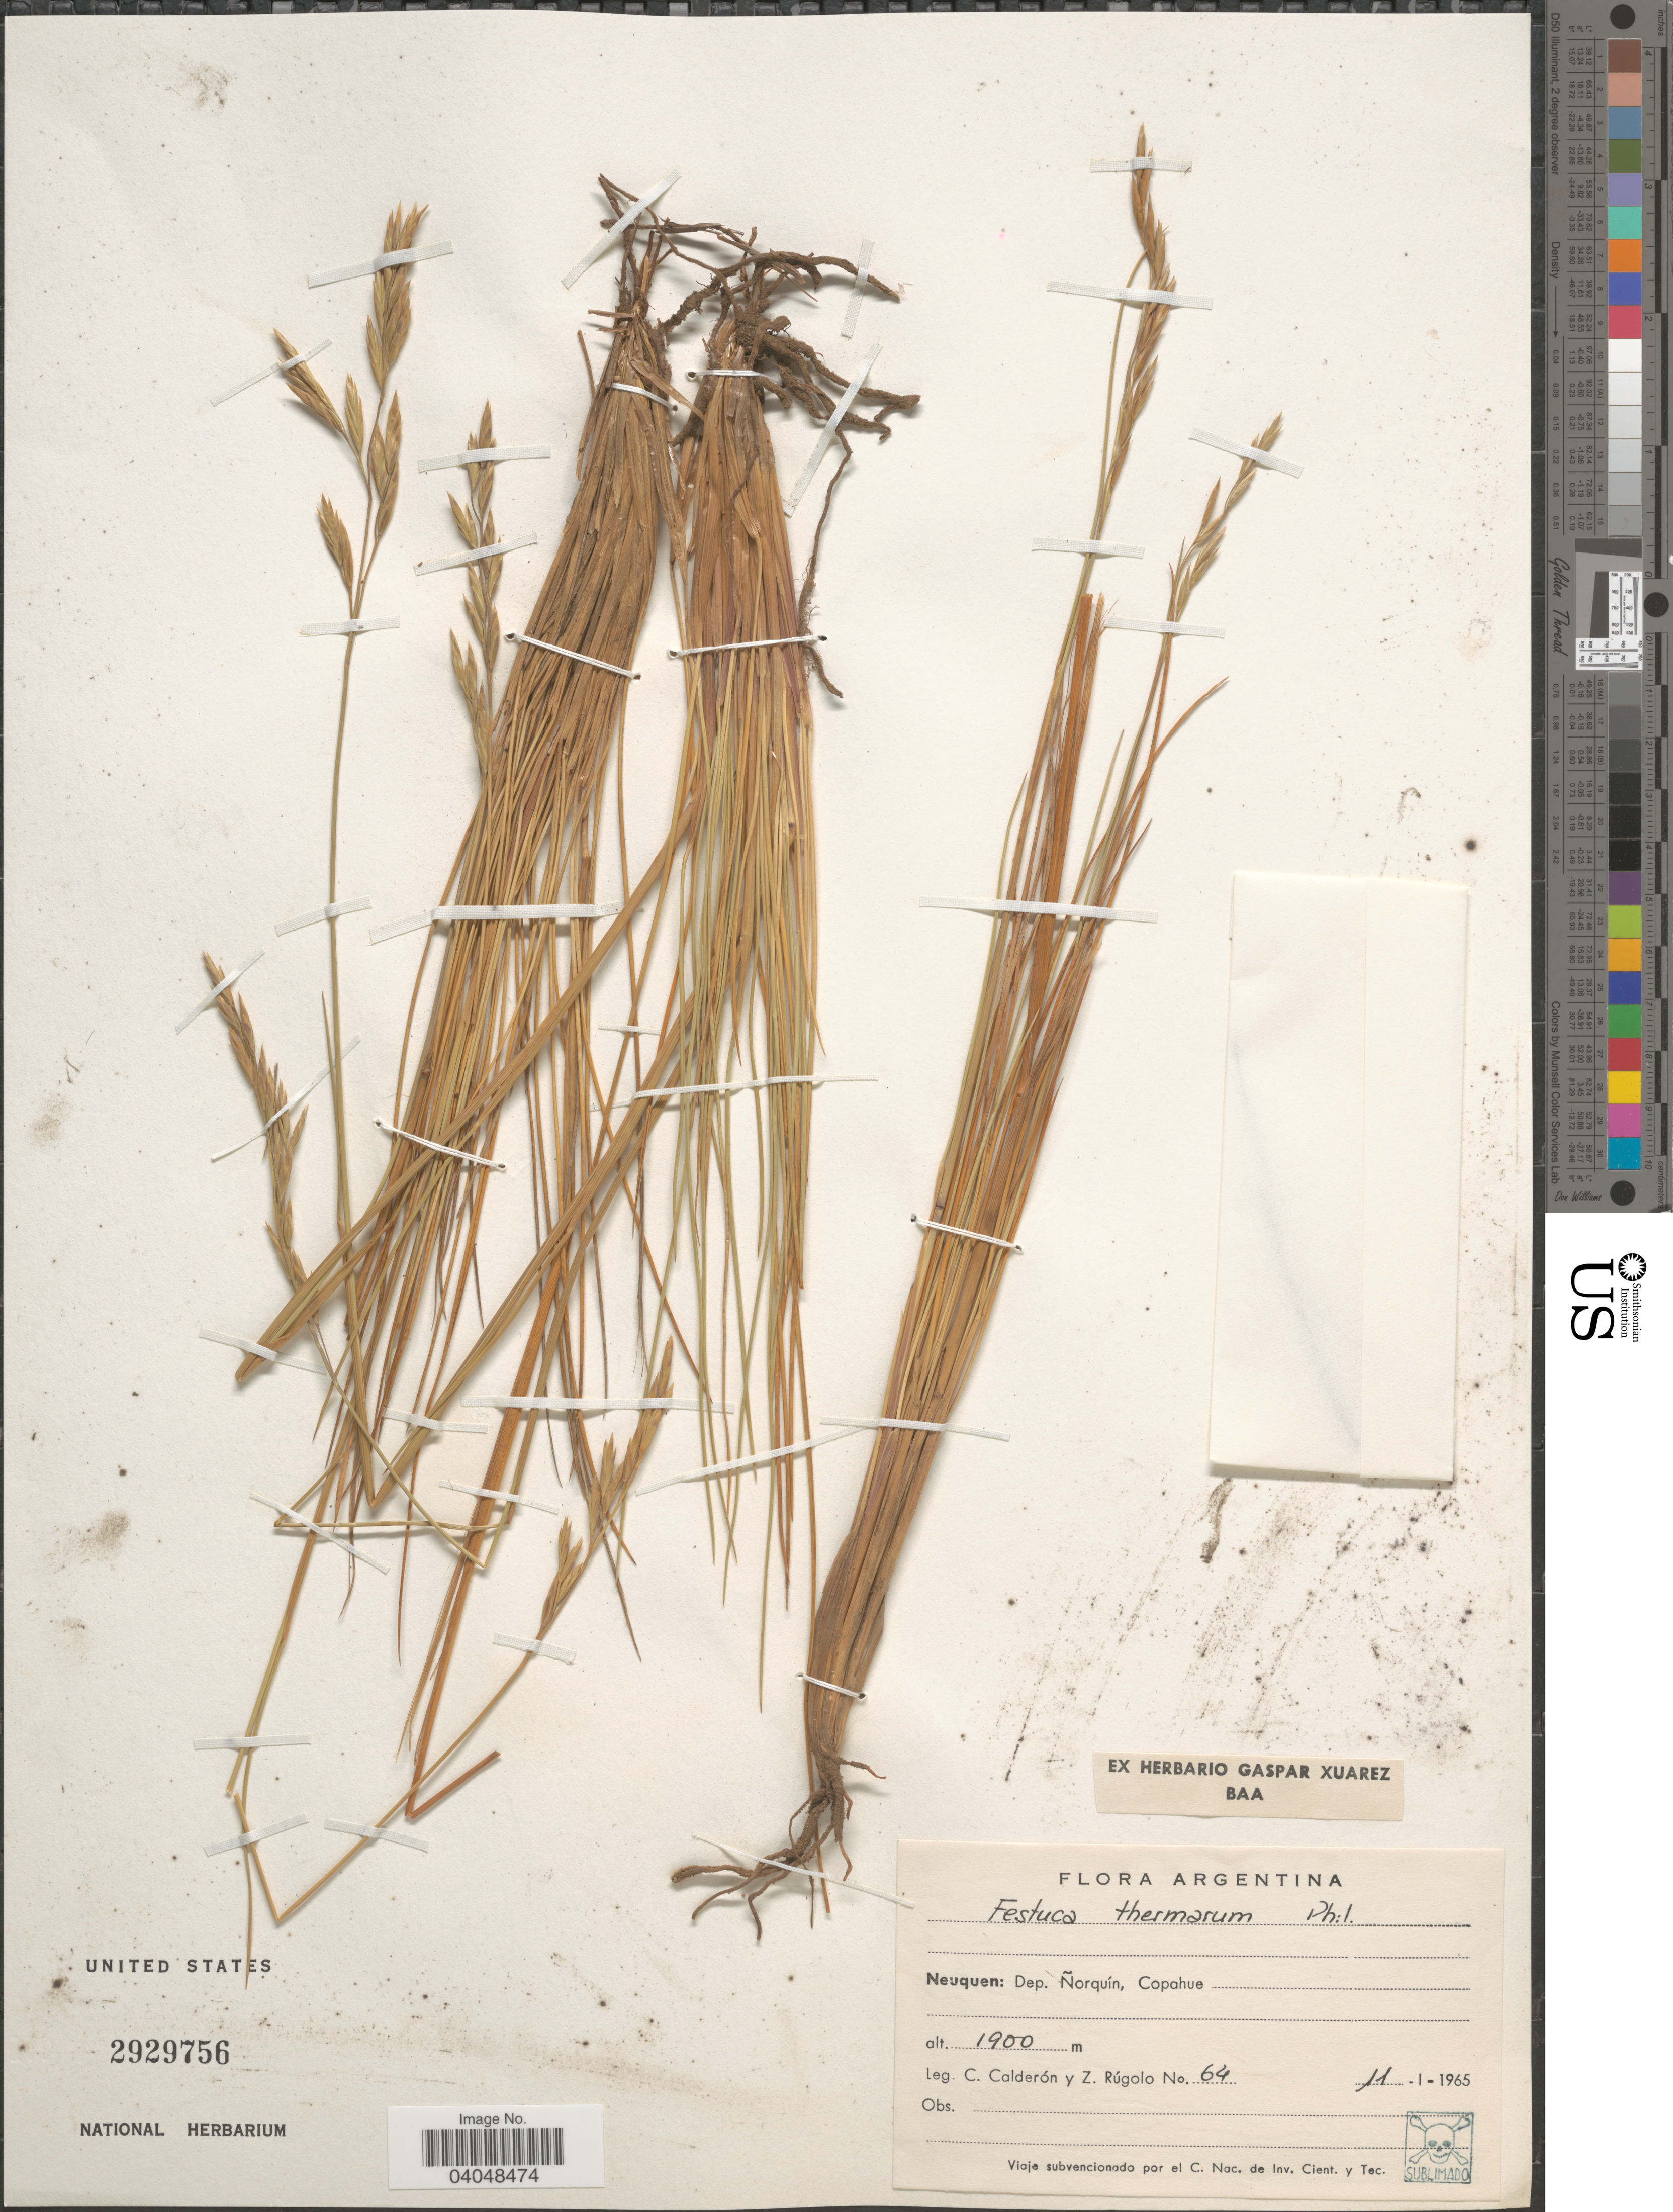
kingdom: Plantae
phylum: Tracheophyta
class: Liliopsida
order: Poales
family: Poaceae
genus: Festuca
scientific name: Festuca thermarum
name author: Phil.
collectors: C. Calderon & Z. Rúgolo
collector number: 64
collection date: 1965-01-11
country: Argentina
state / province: Neuquen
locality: Dep. Ñirquín, Copahue.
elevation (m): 1900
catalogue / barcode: US 2929756